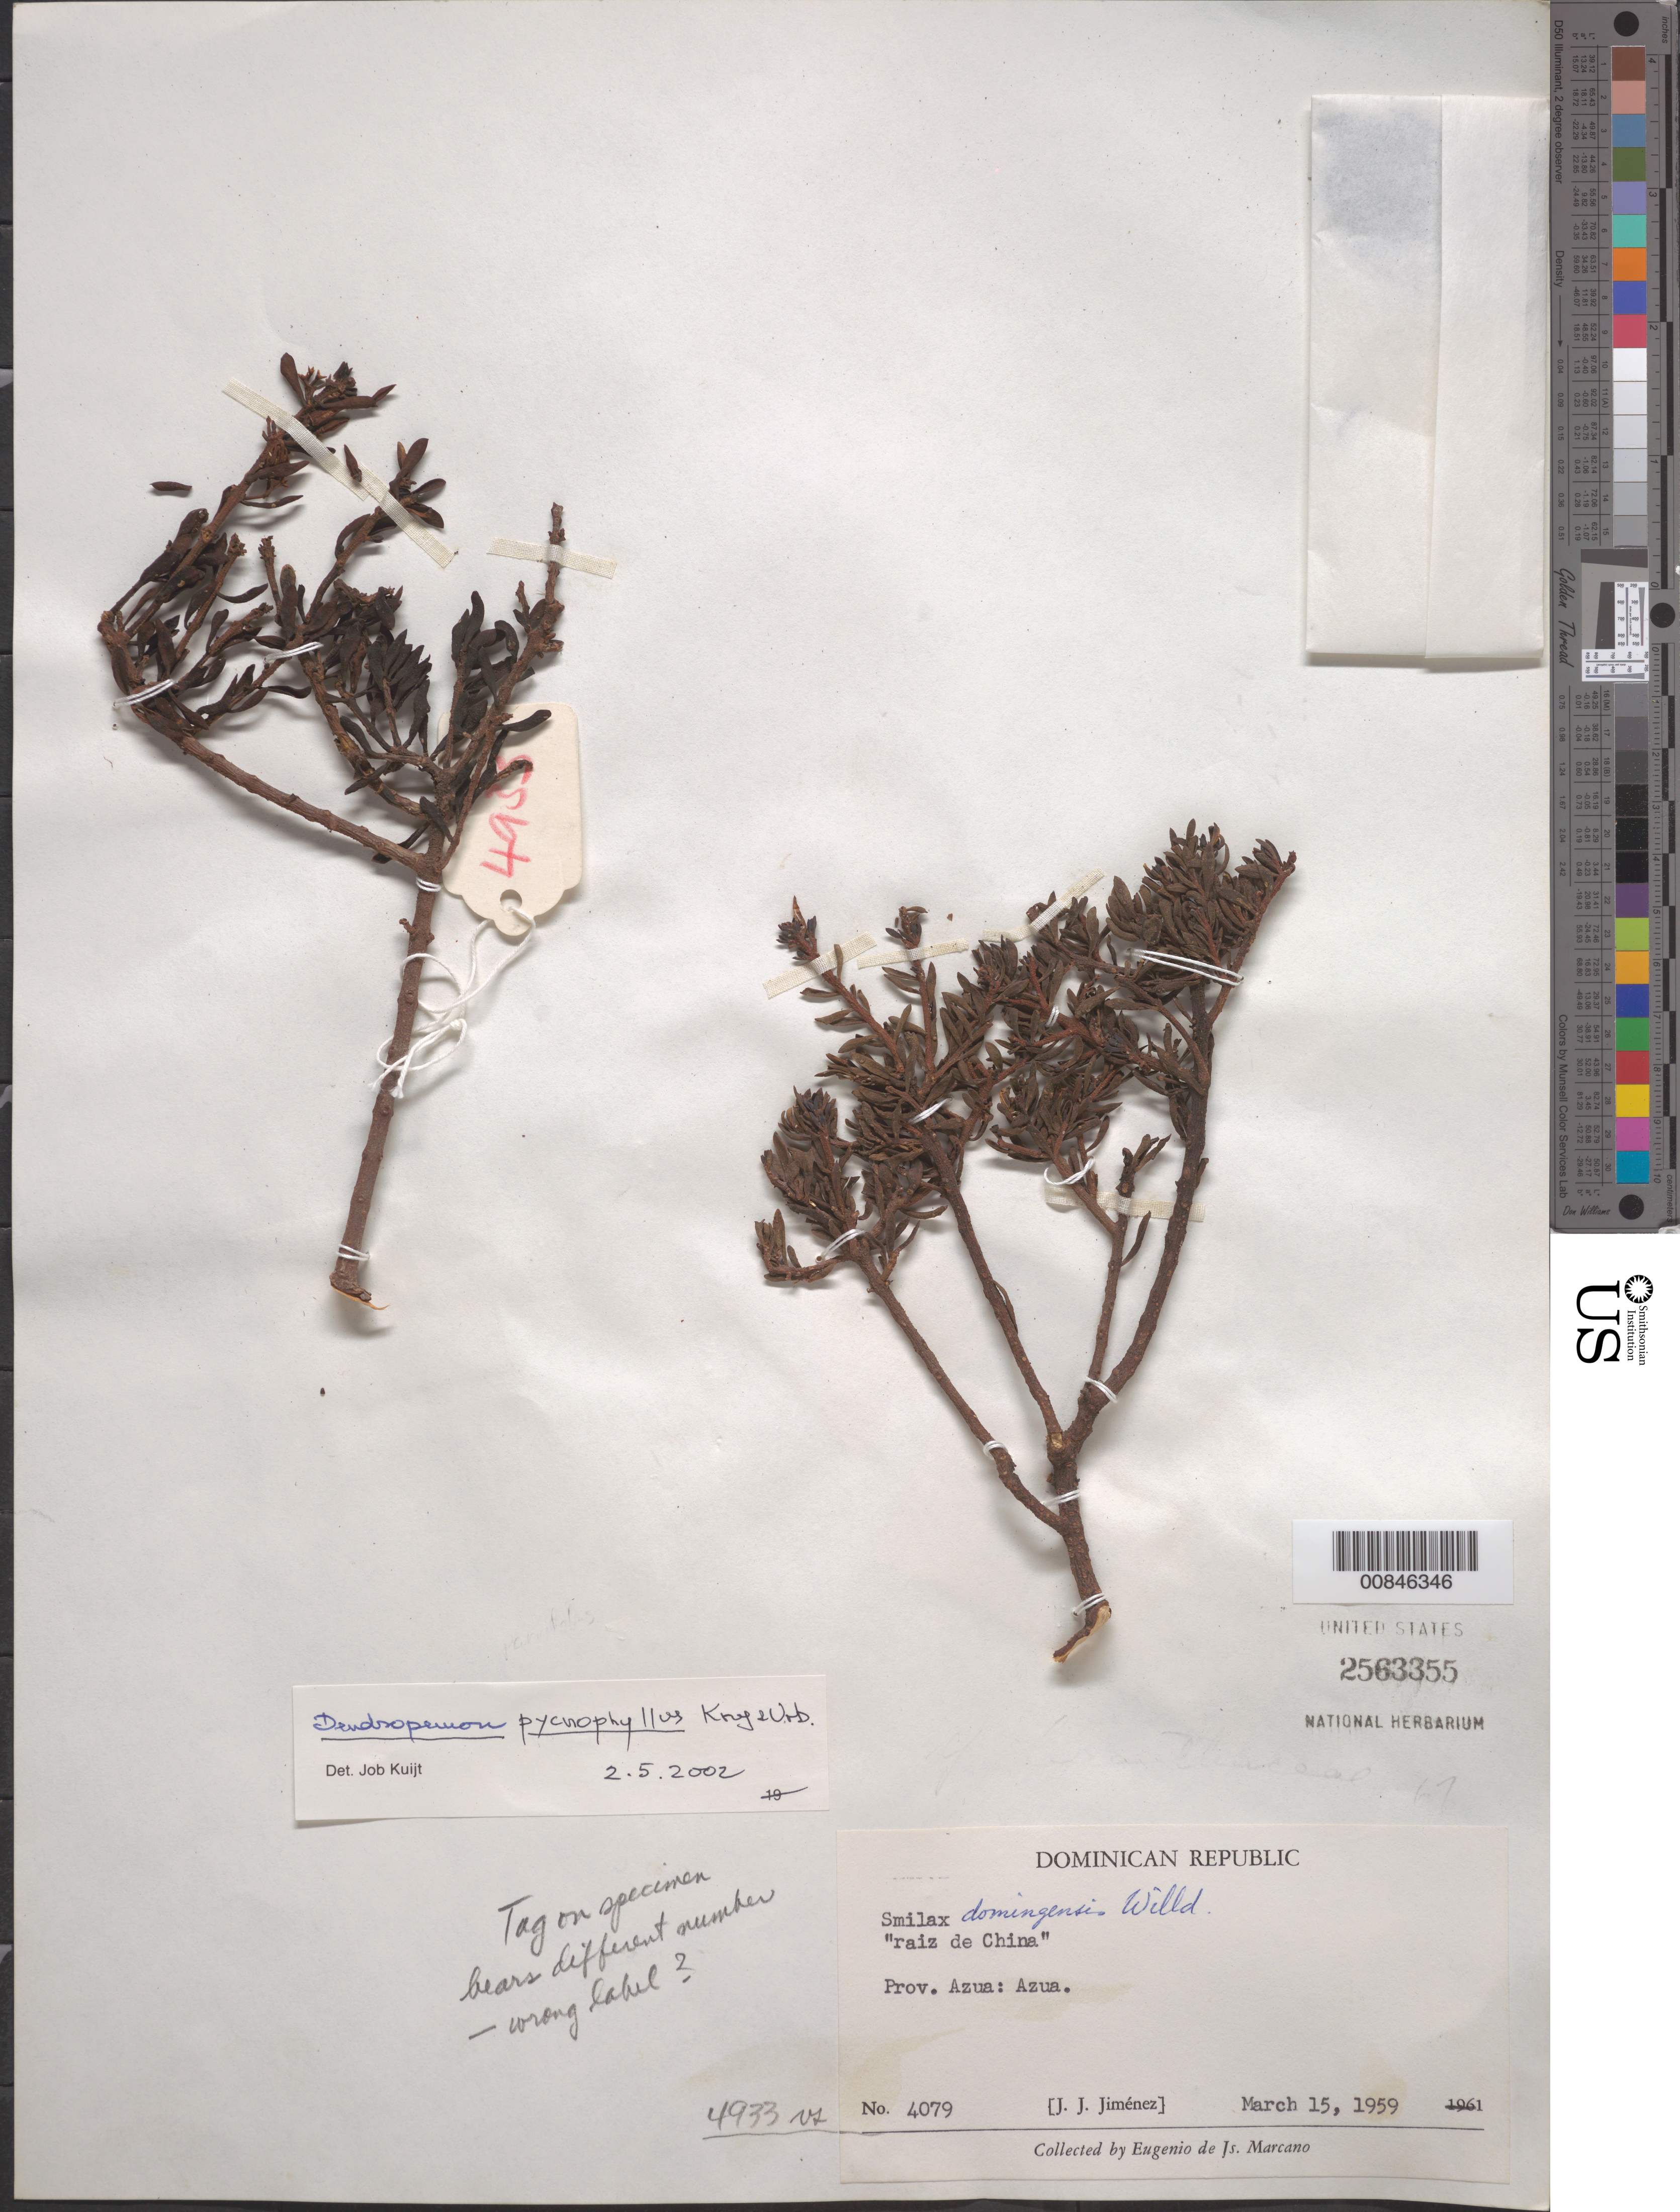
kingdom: Plantae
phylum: Tracheophyta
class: Magnoliopsida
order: Santalales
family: Loranthaceae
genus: Dendropemon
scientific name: Dendropemon pycnophyllus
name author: Krug & Urb.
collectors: J. J. Jiménez & E. J. Marcano F.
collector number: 4079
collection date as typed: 15 Mar 1959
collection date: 1959-03-15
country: Dominican Republic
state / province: Azua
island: Hispaniola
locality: Azua.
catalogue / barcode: US 2563355